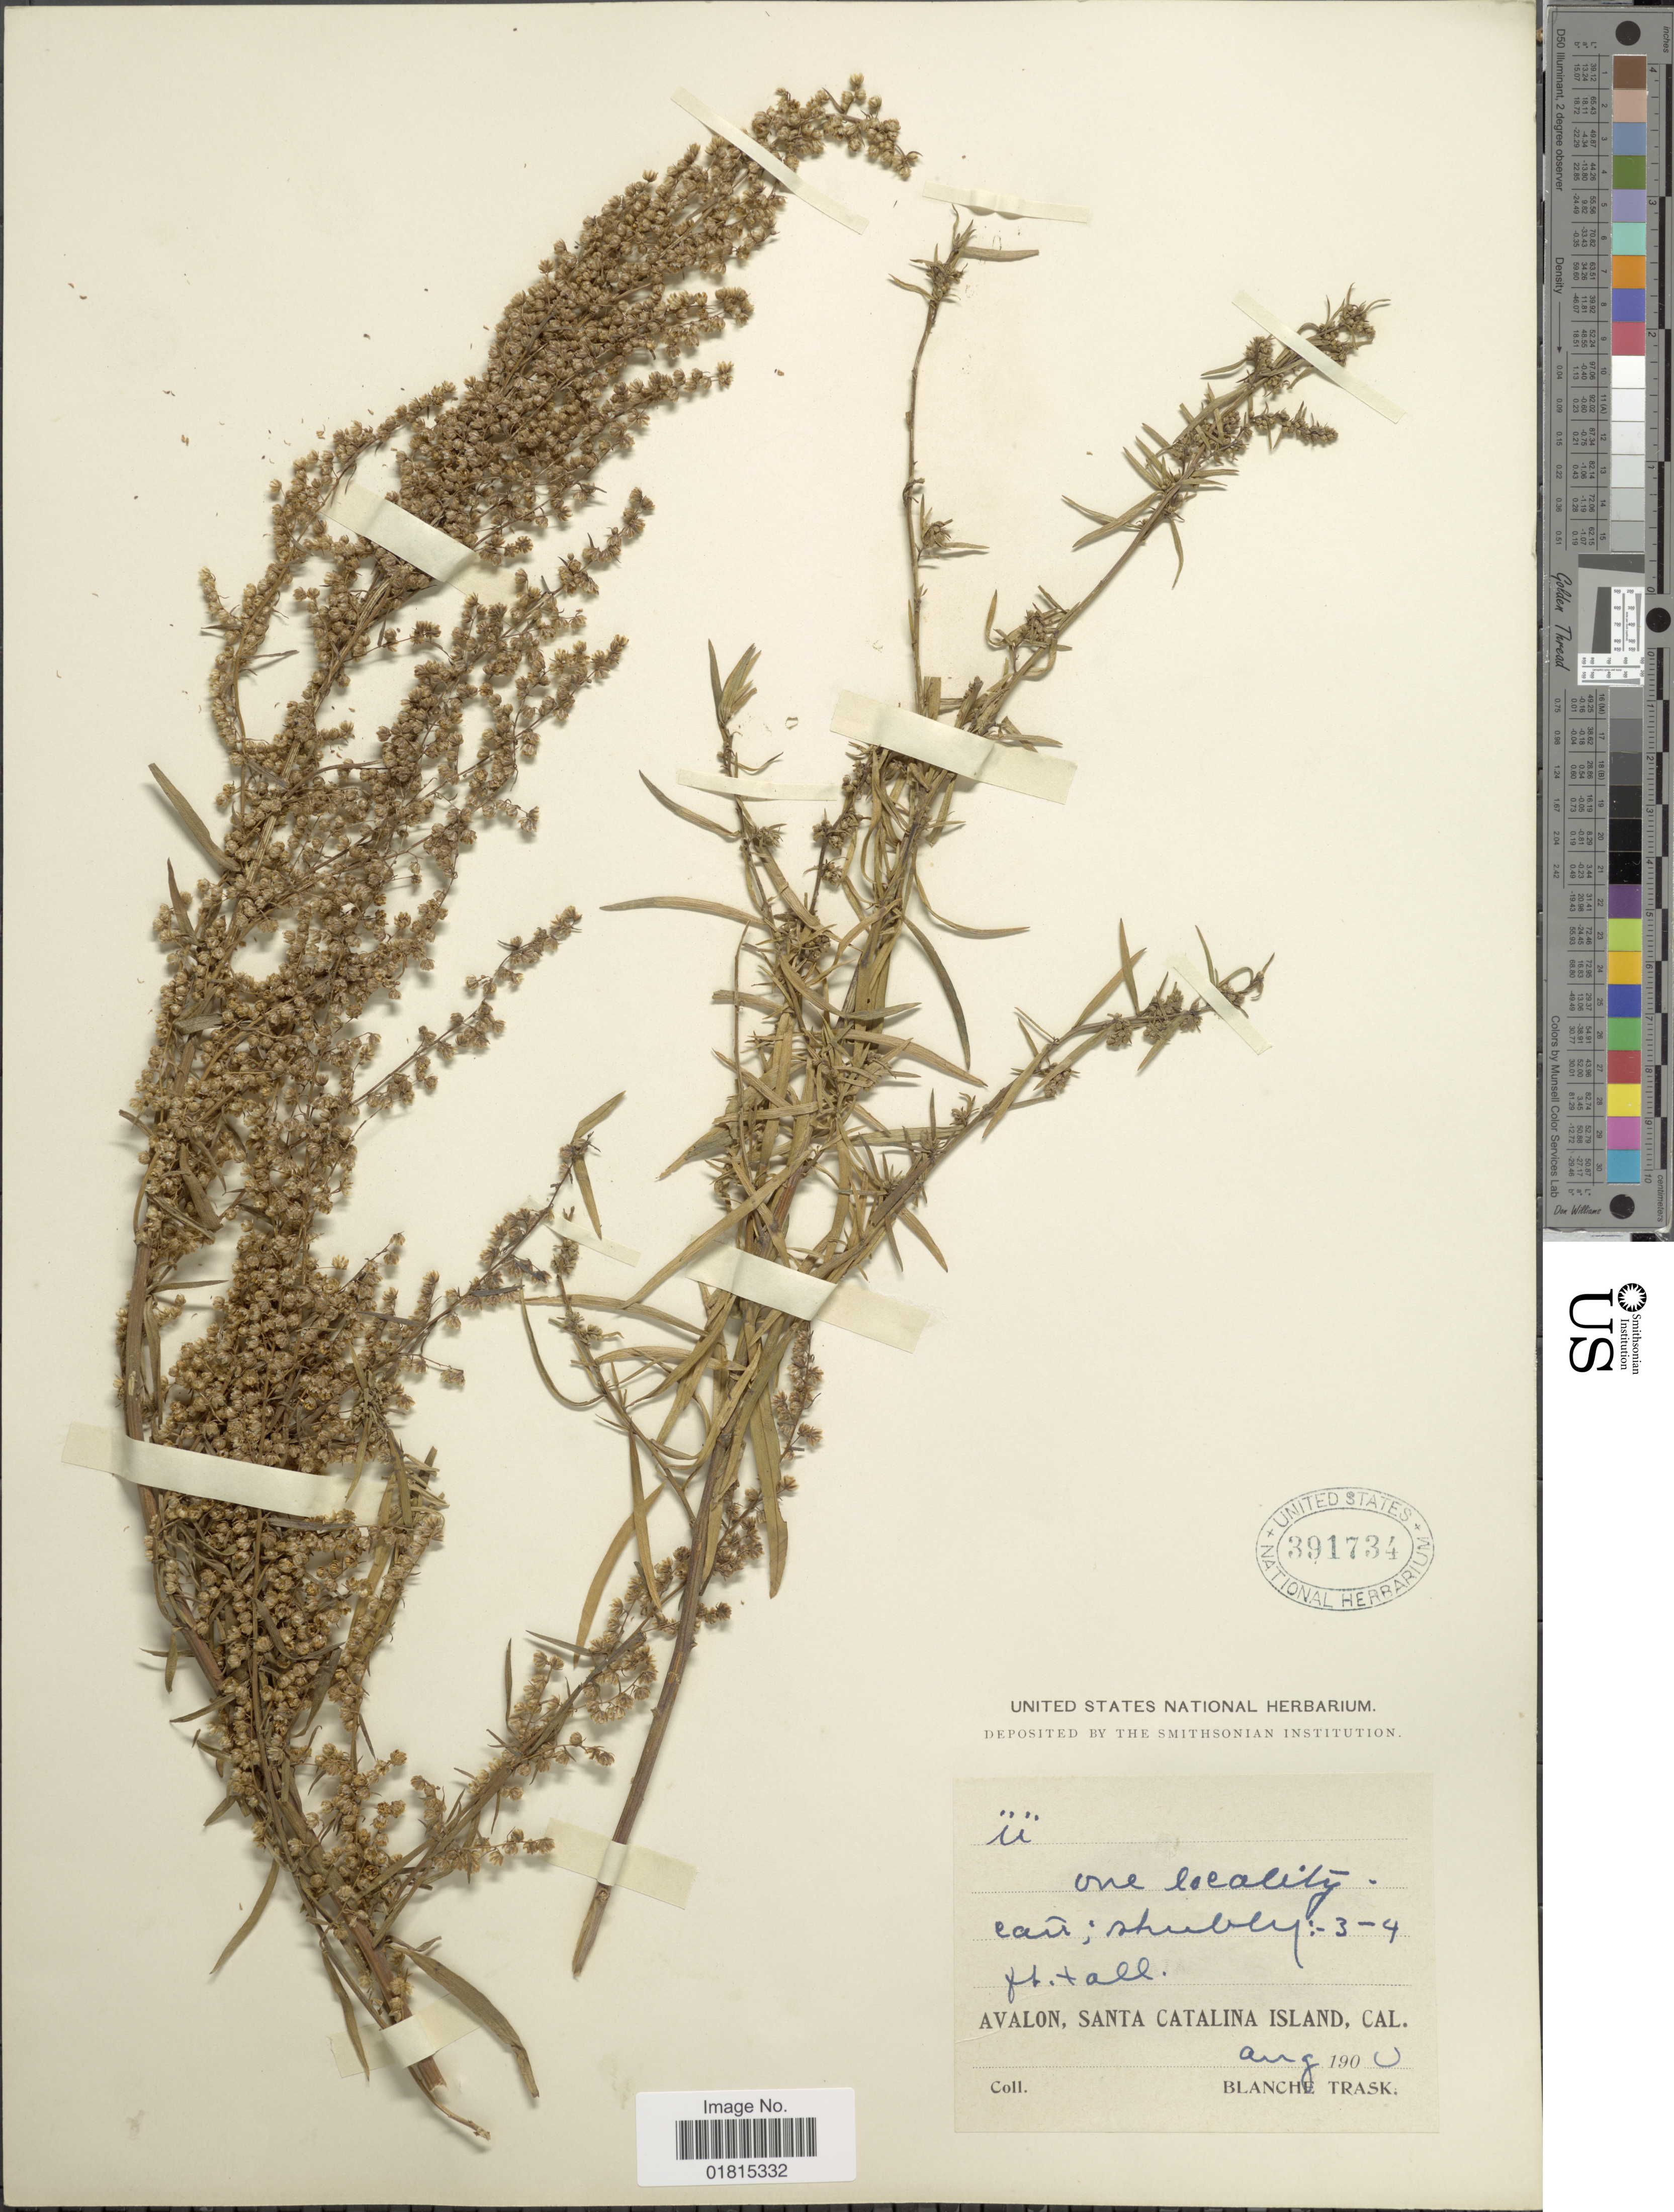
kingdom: Plantae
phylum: Tracheophyta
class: Magnoliopsida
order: Asterales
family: Asteraceae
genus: Artemisia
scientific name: Artemisia dracunculoides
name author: Pursh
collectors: B. Trask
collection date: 1900-08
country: United States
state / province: California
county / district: Los Angeles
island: Santa Catalina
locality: Avalon, Santa Catalina Island, Cal.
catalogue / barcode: US 391734